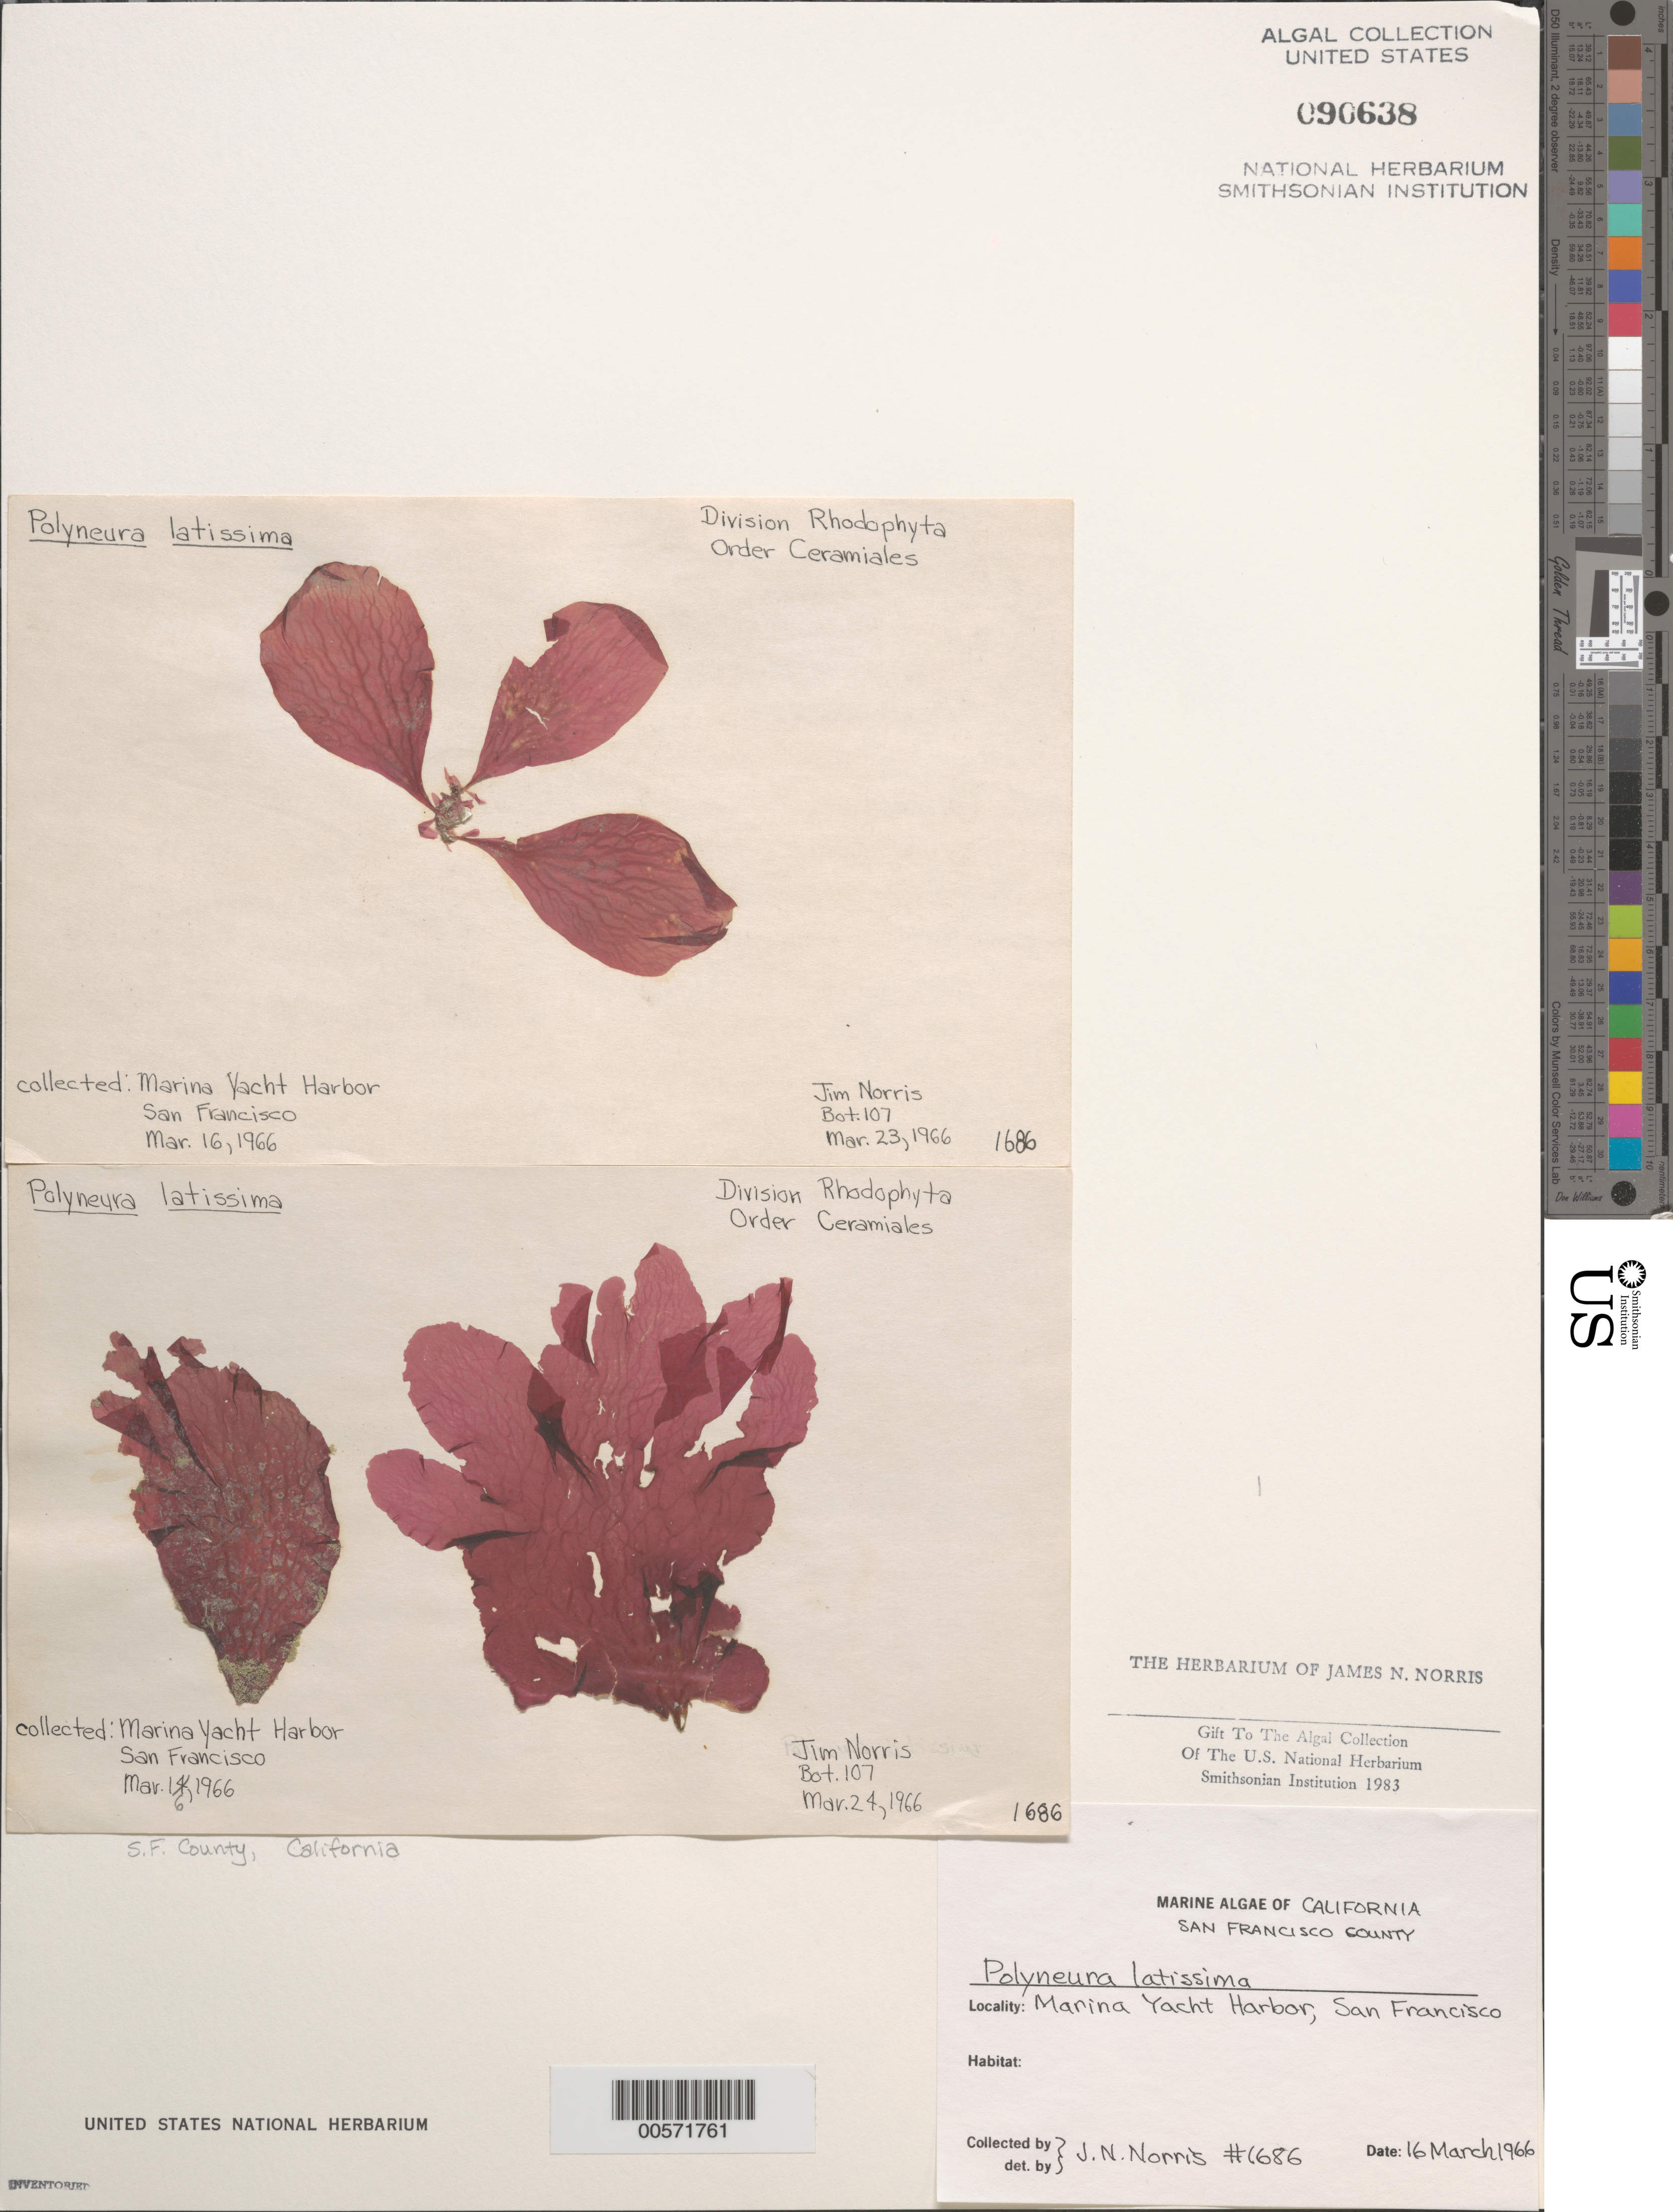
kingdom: Plantae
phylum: Rhodophyta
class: Florideophyceae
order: Ceramiales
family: Delesseriaceae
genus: Polyneura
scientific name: Polyneura latissima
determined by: Norris, James N.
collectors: J. N. Norris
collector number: JN-1686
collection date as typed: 16 Mar 1966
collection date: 1966-03-16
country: United States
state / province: California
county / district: San Francisco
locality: San Francisco, Marina Yacht Harbor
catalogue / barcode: US 90638